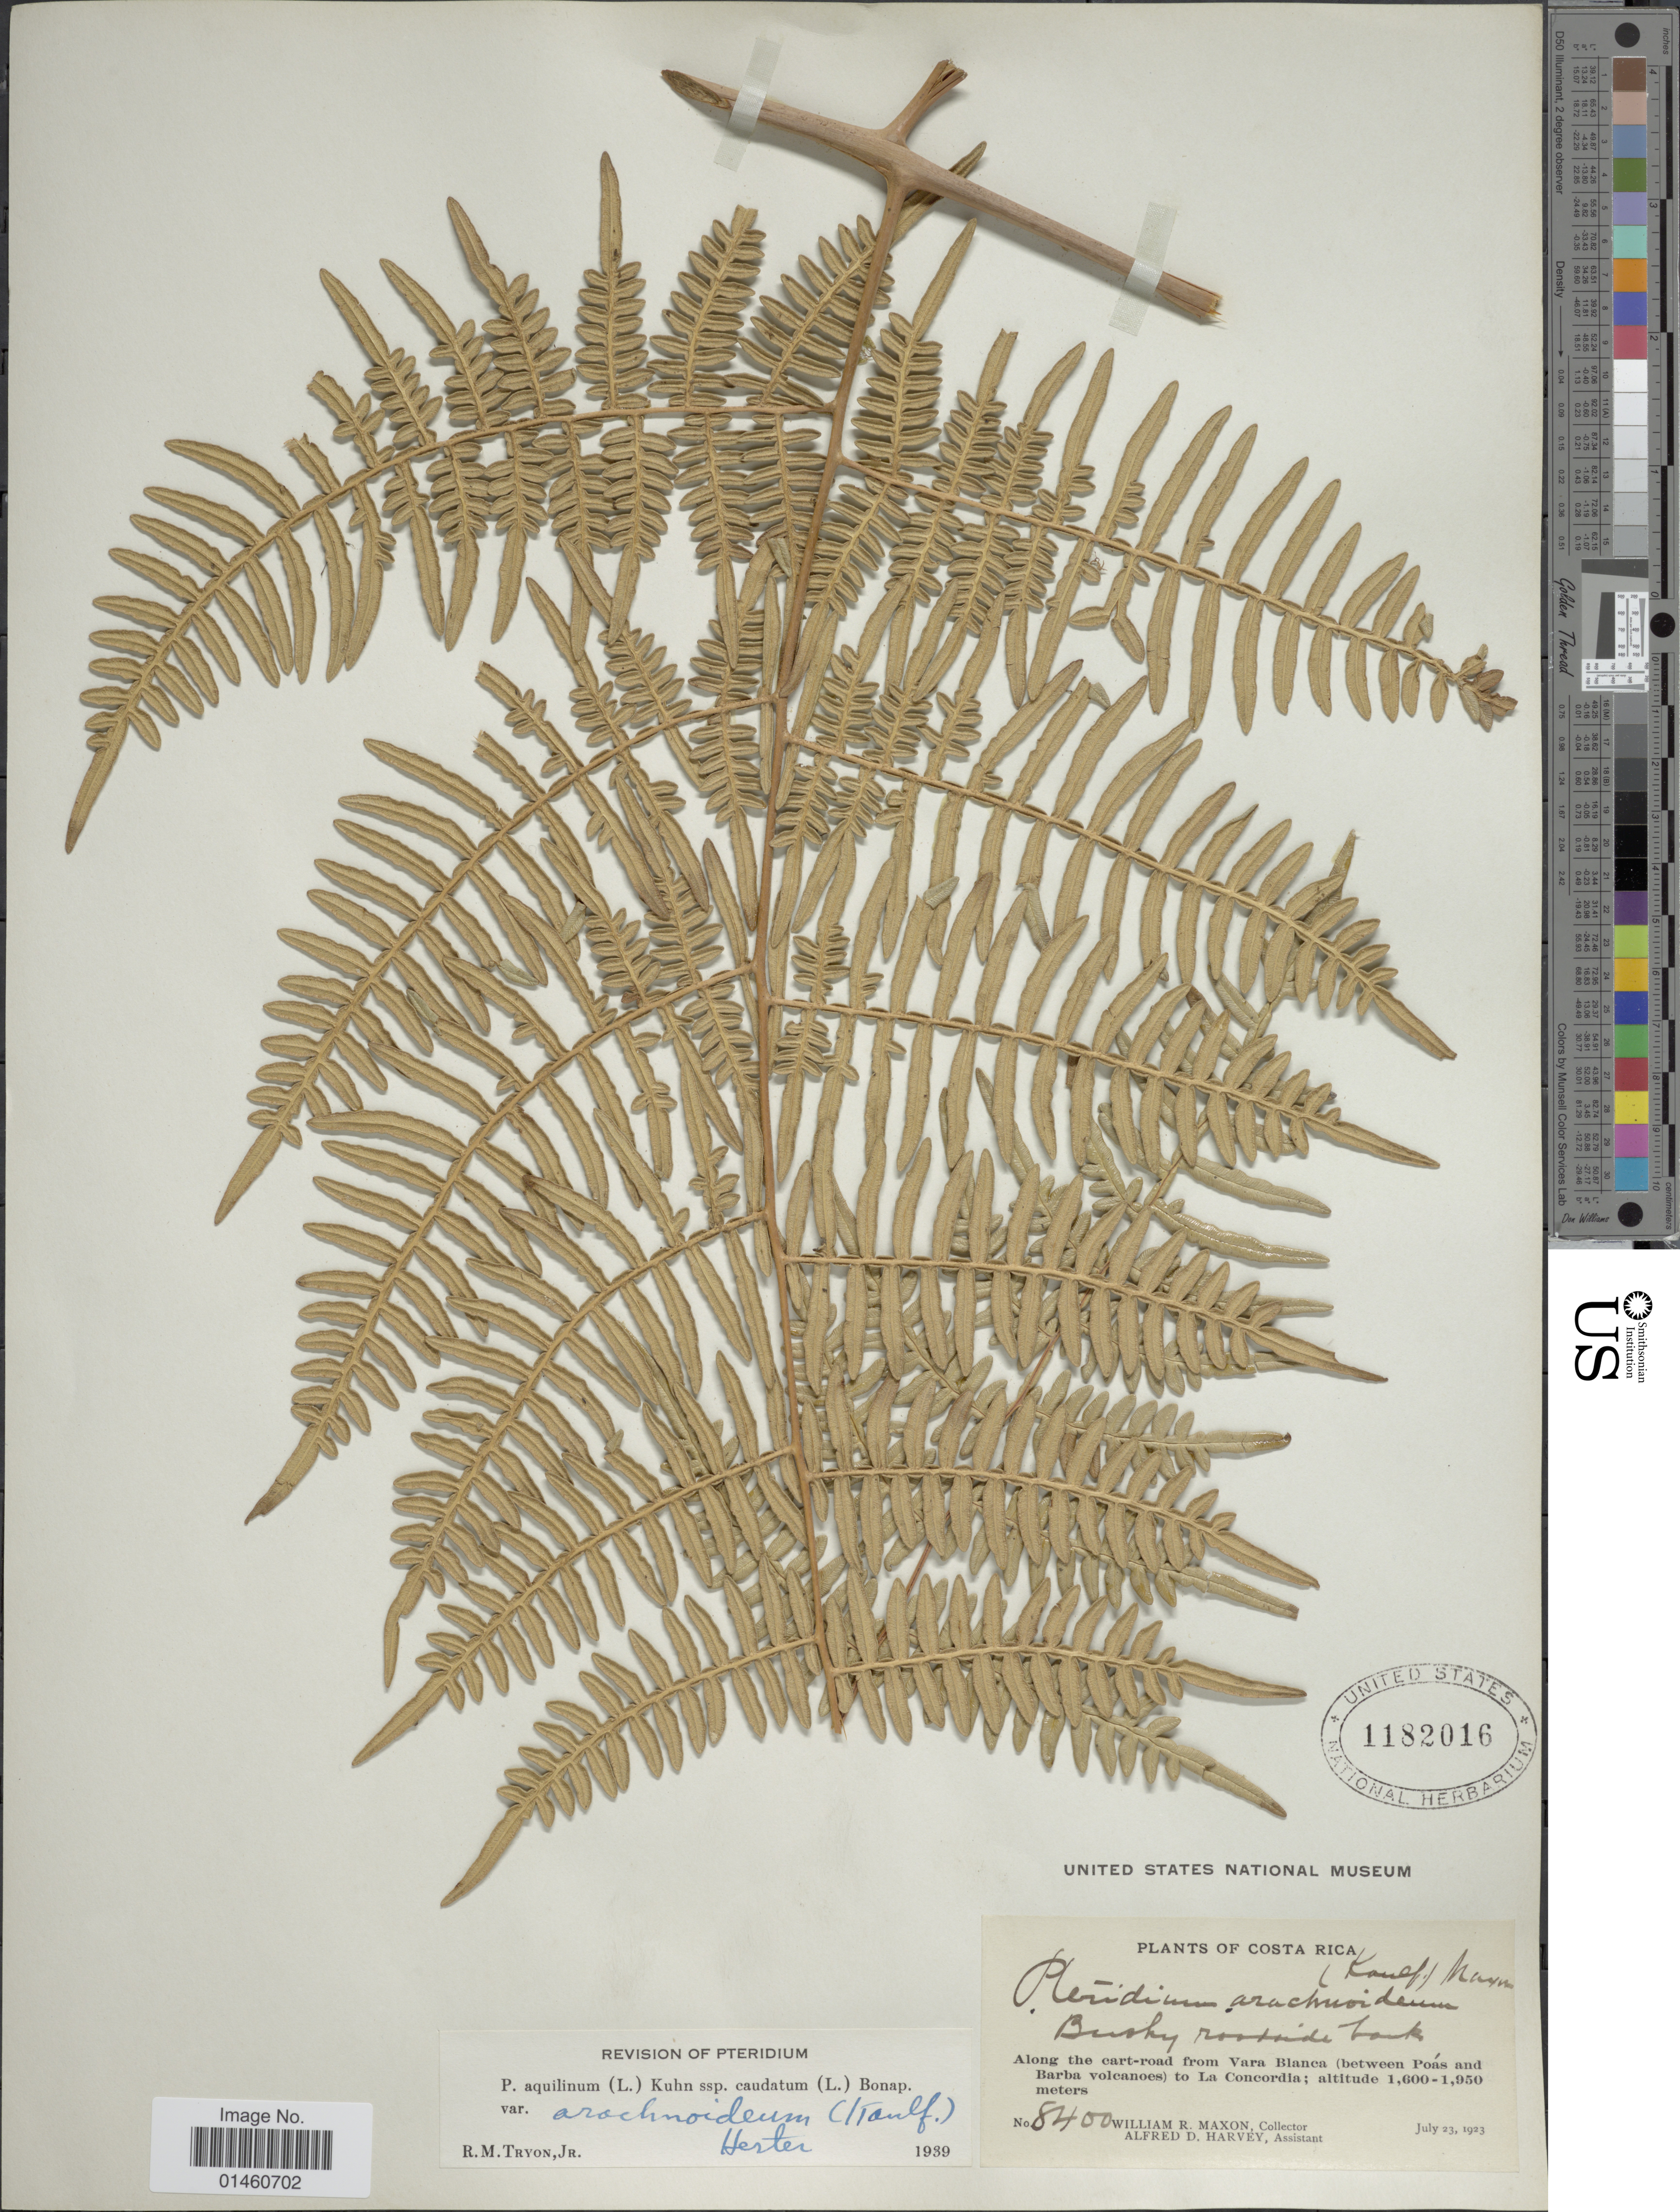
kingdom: Plantae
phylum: Tracheophyta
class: Polypodiopsida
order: Polypodiales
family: Dennstaedtiaceae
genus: Pteridium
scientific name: Pteridium aquilinum var. arachnoideum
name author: (Kaulf.) Herter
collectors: W. R. Maxon & A. D. Harvey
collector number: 8400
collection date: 1923-07-23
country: Costa Rica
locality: Along the cart-road from Vara Blanca (between Poás and Barba volcanoes) to La Concordia.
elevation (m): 1600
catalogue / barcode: US 1182016